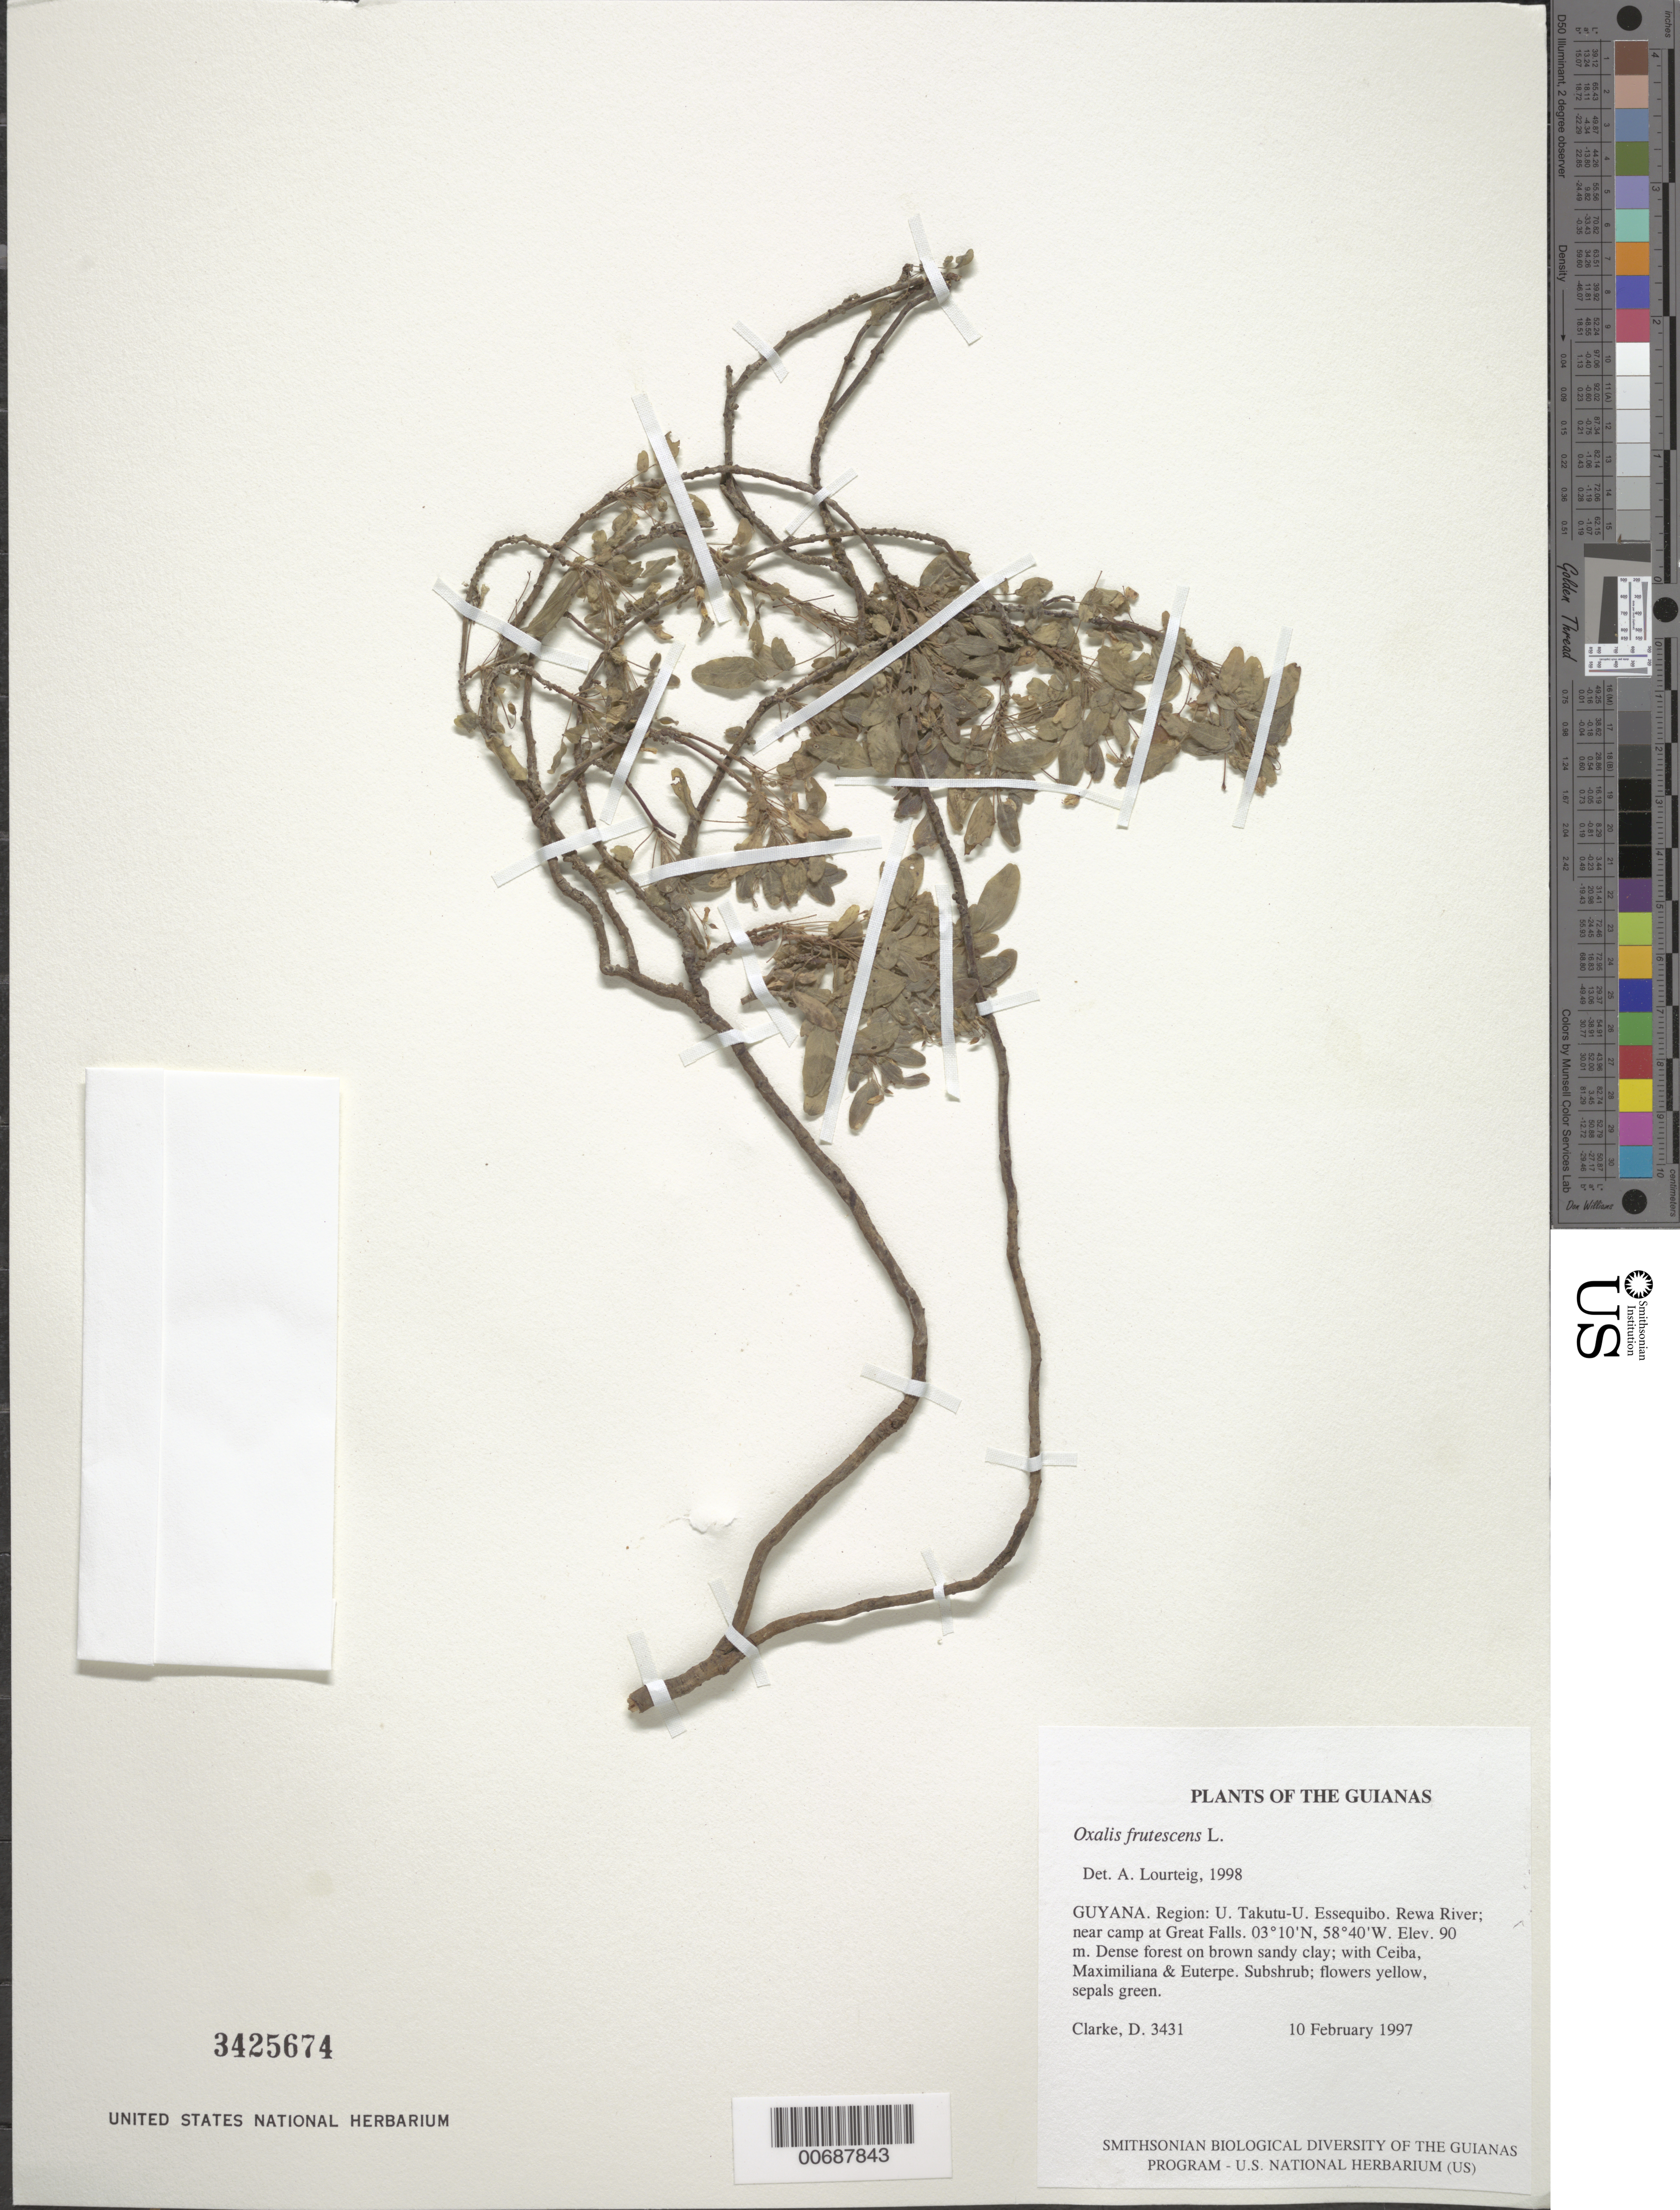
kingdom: Plantae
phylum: Tracheophyta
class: Magnoliopsida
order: Oxalidales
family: Oxalidaceae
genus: Oxalis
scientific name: Oxalis frutescens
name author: L.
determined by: Lourteig, A.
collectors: H. D. Clarke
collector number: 3431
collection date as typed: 10 February 1997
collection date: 1997-02-10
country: Guyana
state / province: U. Takutu-U. Essequibo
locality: Rewa River; near camp at Great Falls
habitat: Dense forest on brown sandy clay; with Ceiba, Maximiliana & Euterpe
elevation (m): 90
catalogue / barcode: US 3425674